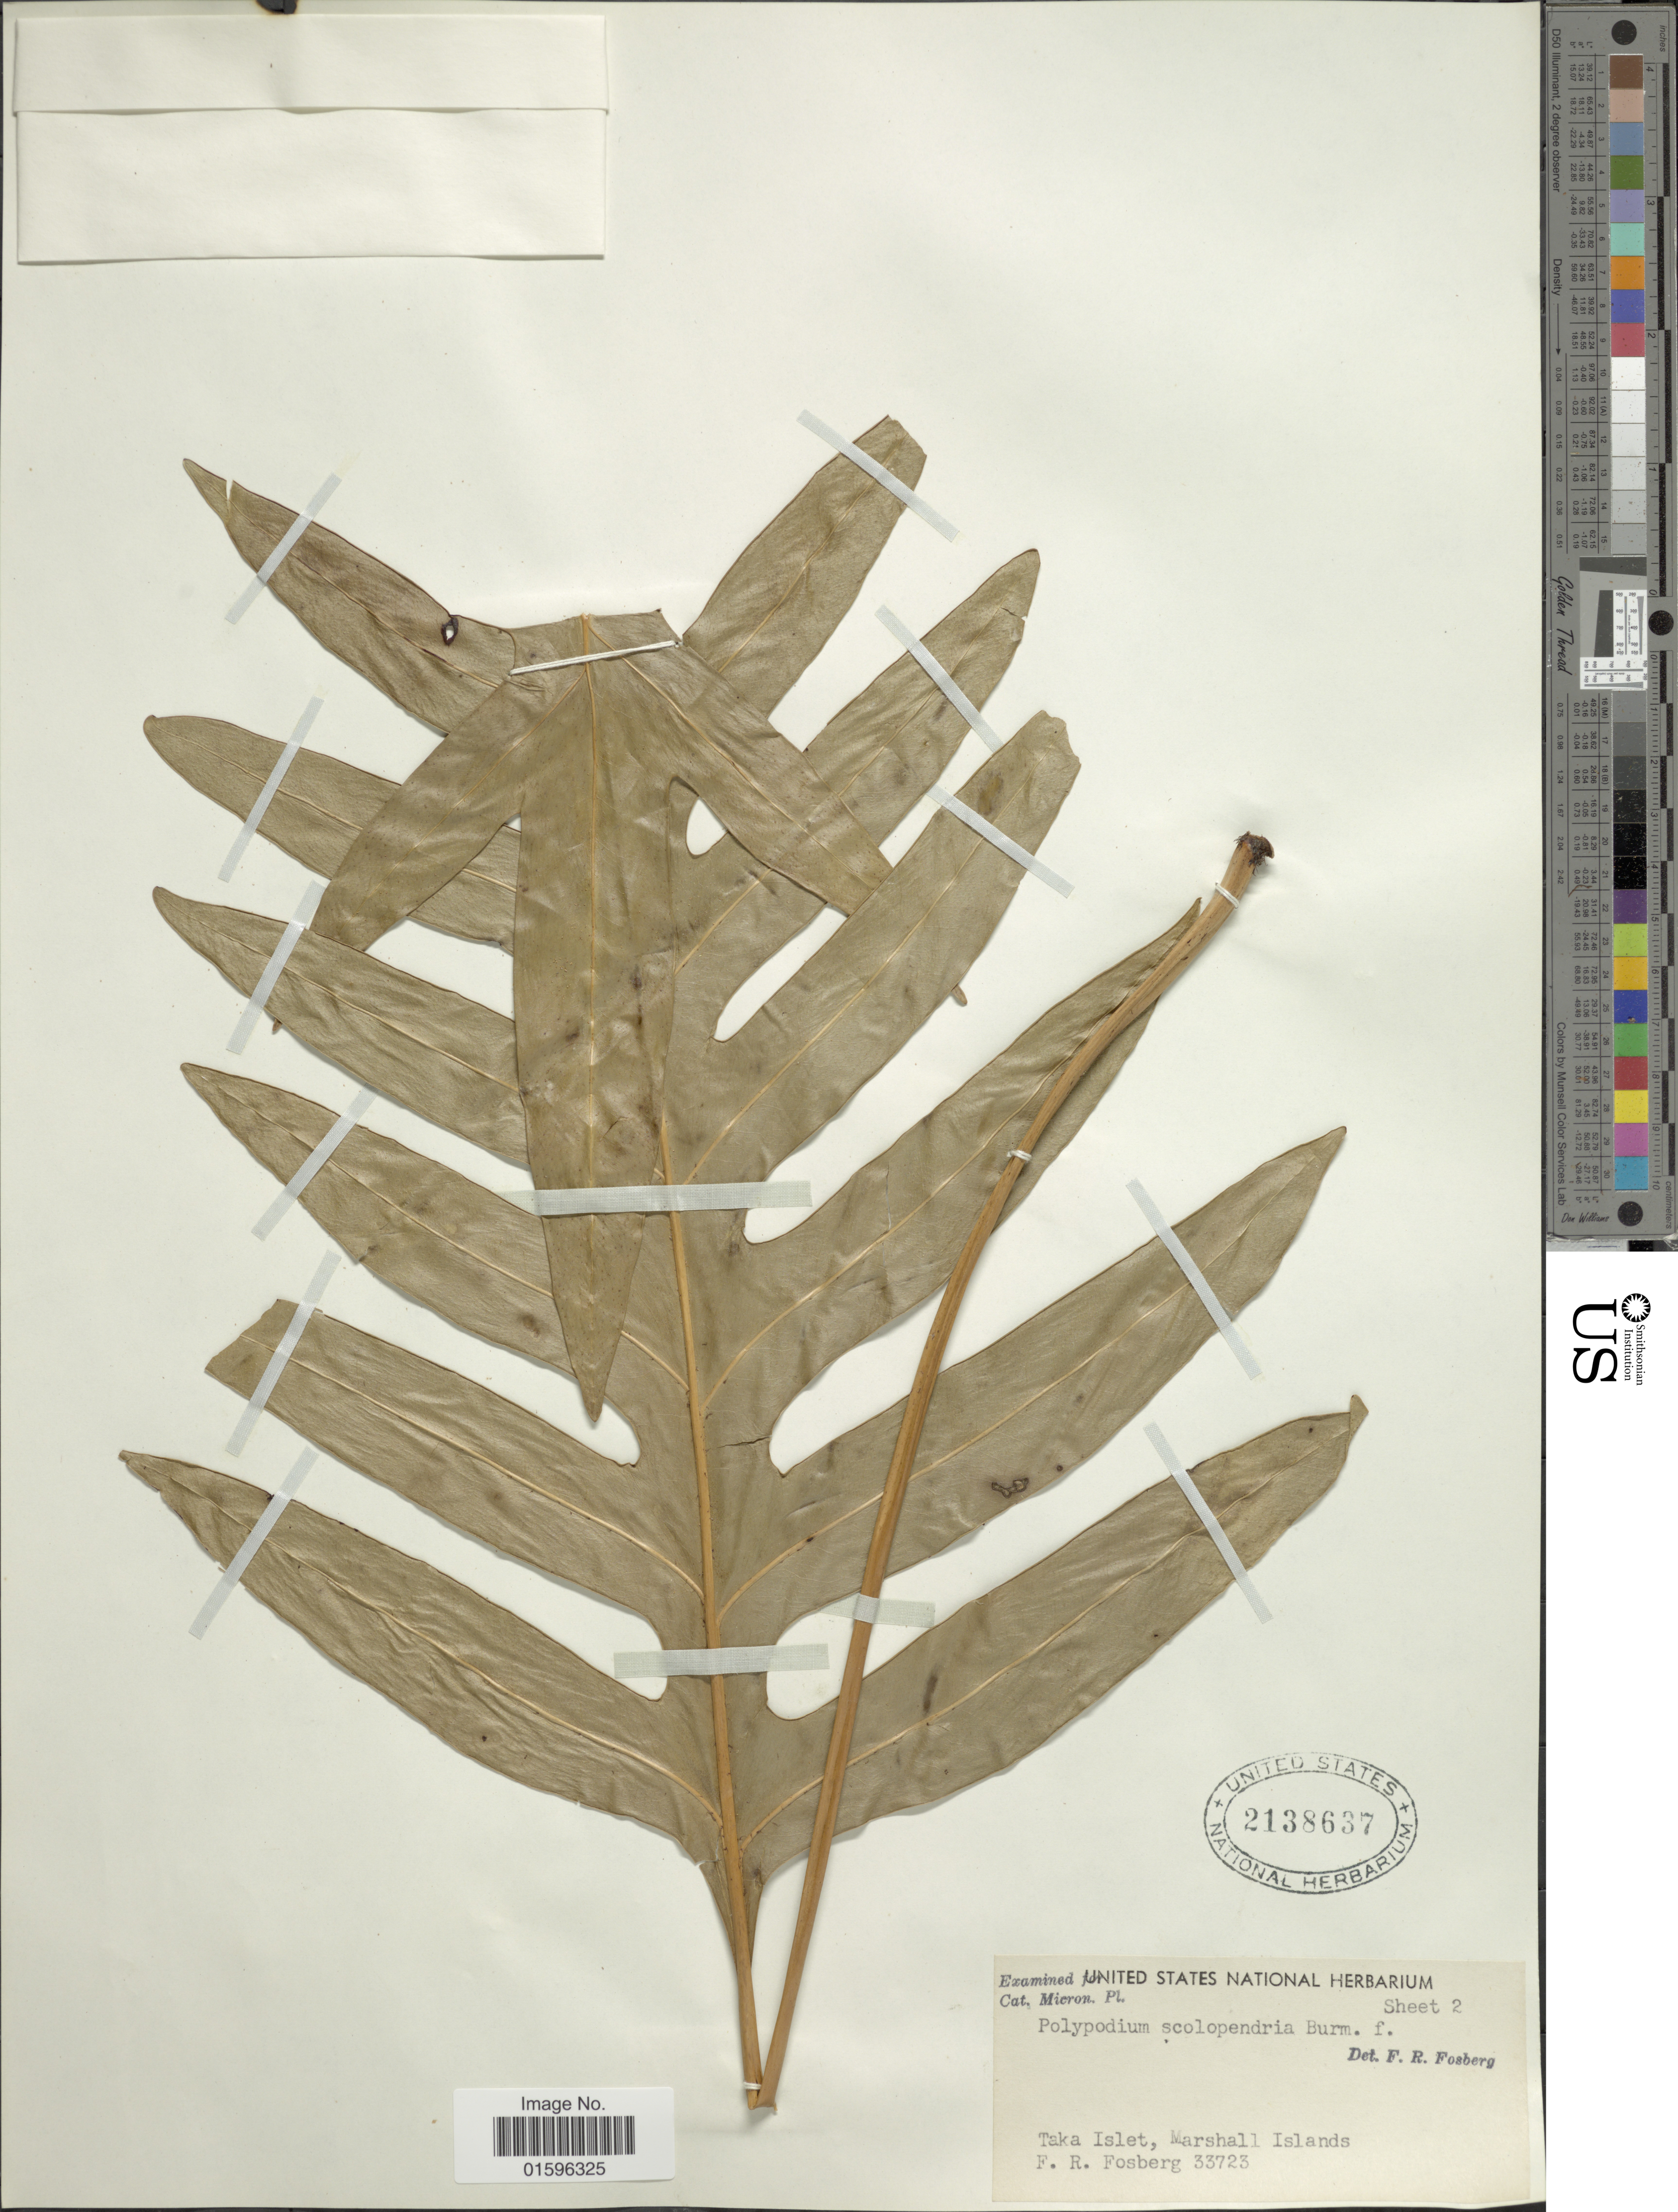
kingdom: Plantae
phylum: Tracheophyta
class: Polypodiopsida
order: Polypodiales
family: Polypodiaceae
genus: Polypodium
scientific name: Polypodium scolopendria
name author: Burm. f.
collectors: F. R. Fosberg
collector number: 33723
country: Marshall Islands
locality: Taka Islet, Marshall Islands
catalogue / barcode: US 2138637